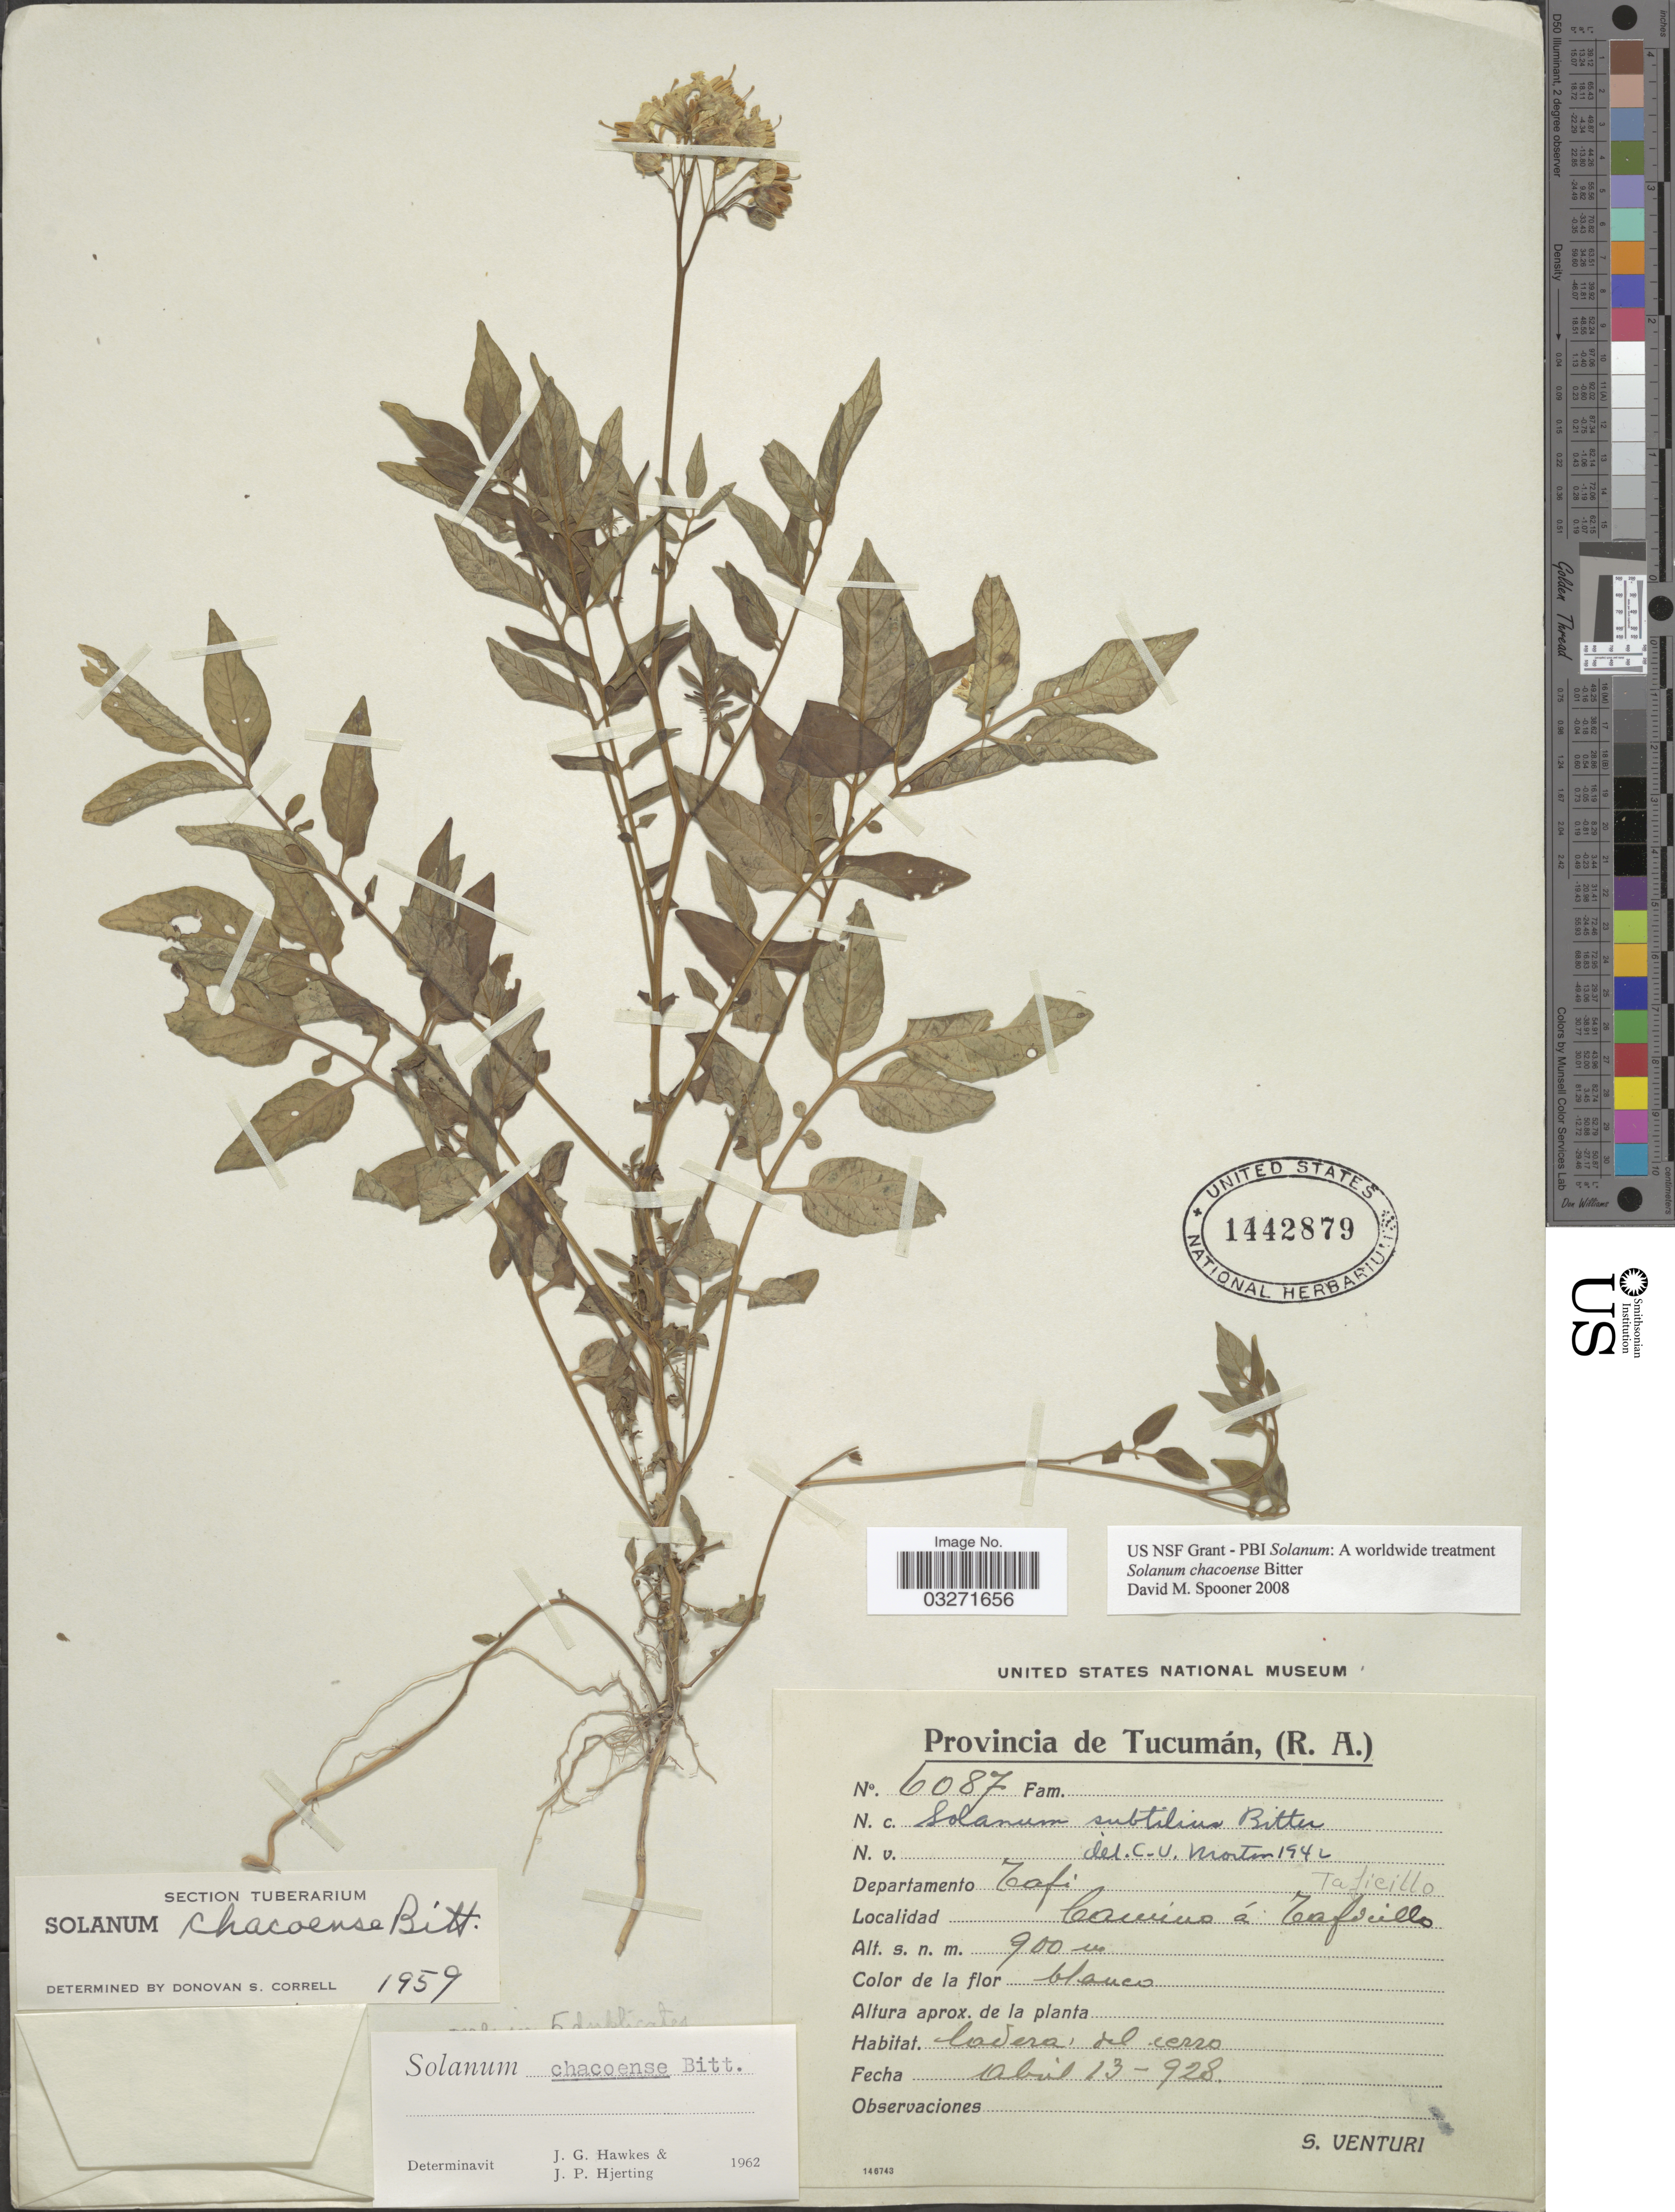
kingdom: Plantae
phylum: Tracheophyta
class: Magnoliopsida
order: Solanales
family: Solanaceae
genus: Solanum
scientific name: Solanum chacoense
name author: Bitt.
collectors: S. Venturi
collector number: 6087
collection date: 1928-04-13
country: Argentina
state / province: Tucuman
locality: Departamento Tafi. Camino á Taficillo.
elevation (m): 900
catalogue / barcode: US 1442879